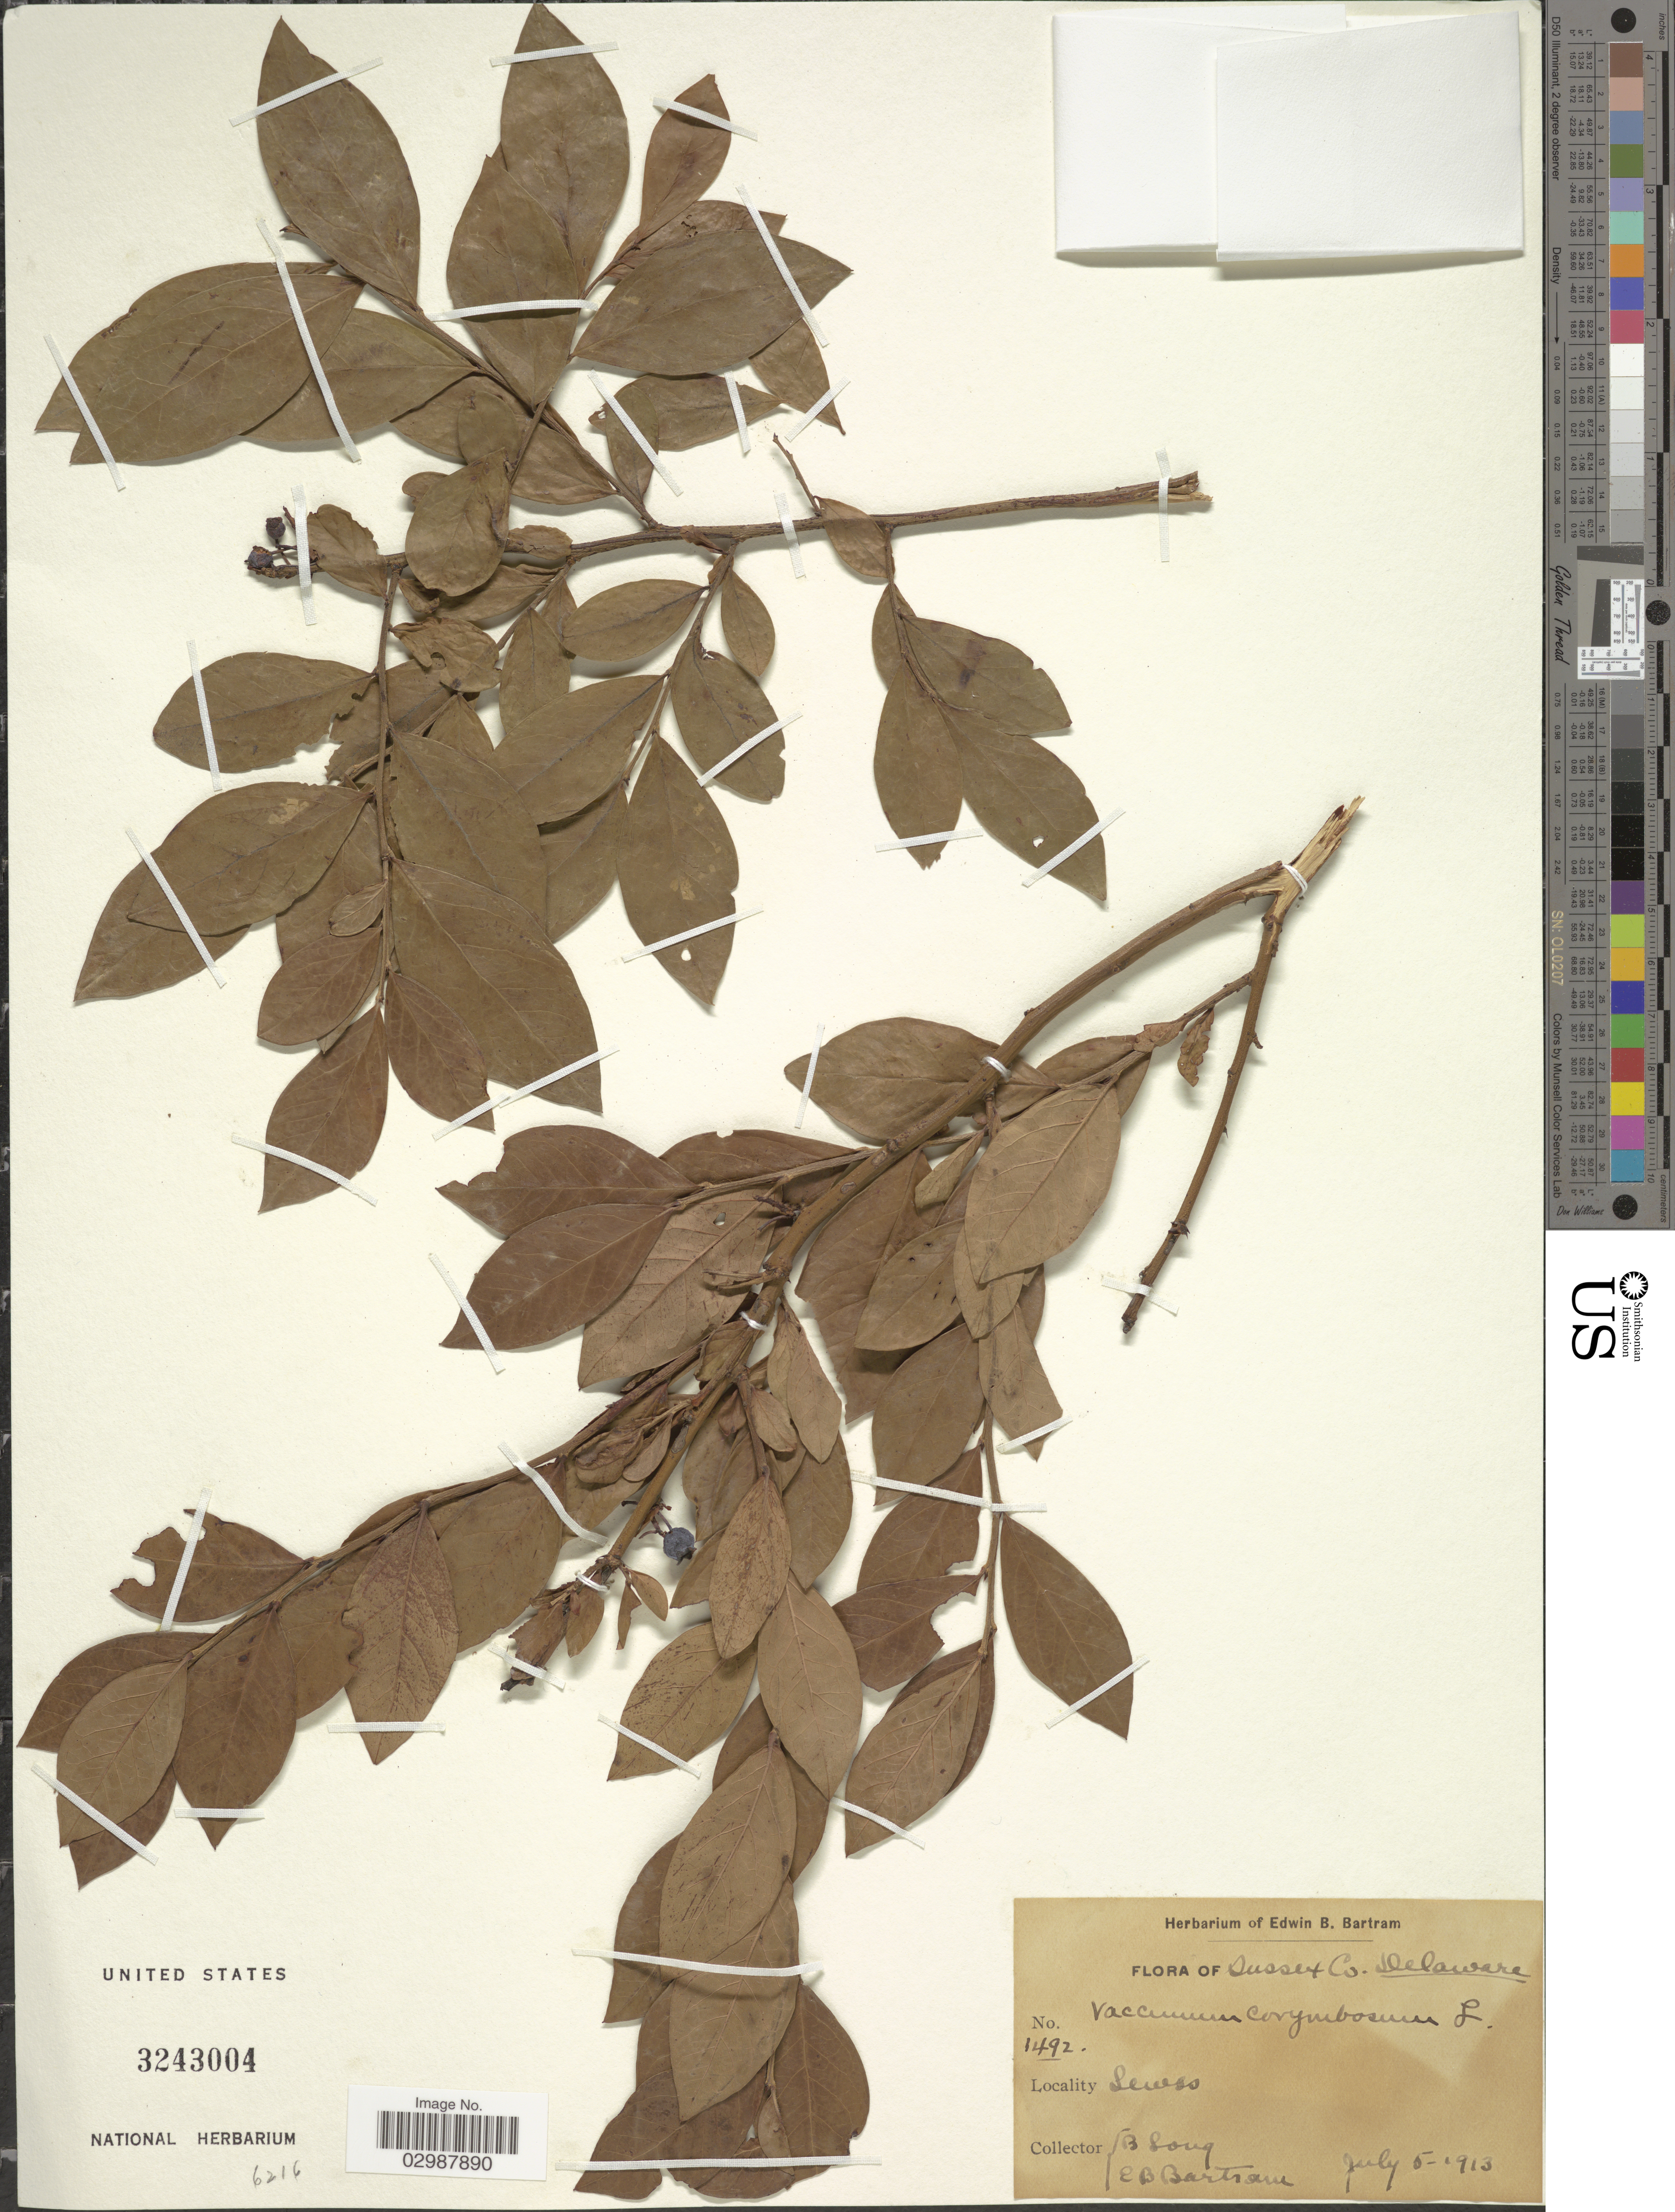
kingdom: Plantae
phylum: Tracheophyta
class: Magnoliopsida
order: Ericales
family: Ericaceae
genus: Vaccinium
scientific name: Vaccinium corymbosum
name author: L.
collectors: B. Long & E. B. Bartram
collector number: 1492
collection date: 1913-07-05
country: United States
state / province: Delaware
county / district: Sussex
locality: Sussex Co. Lewes.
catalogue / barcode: US 3243004